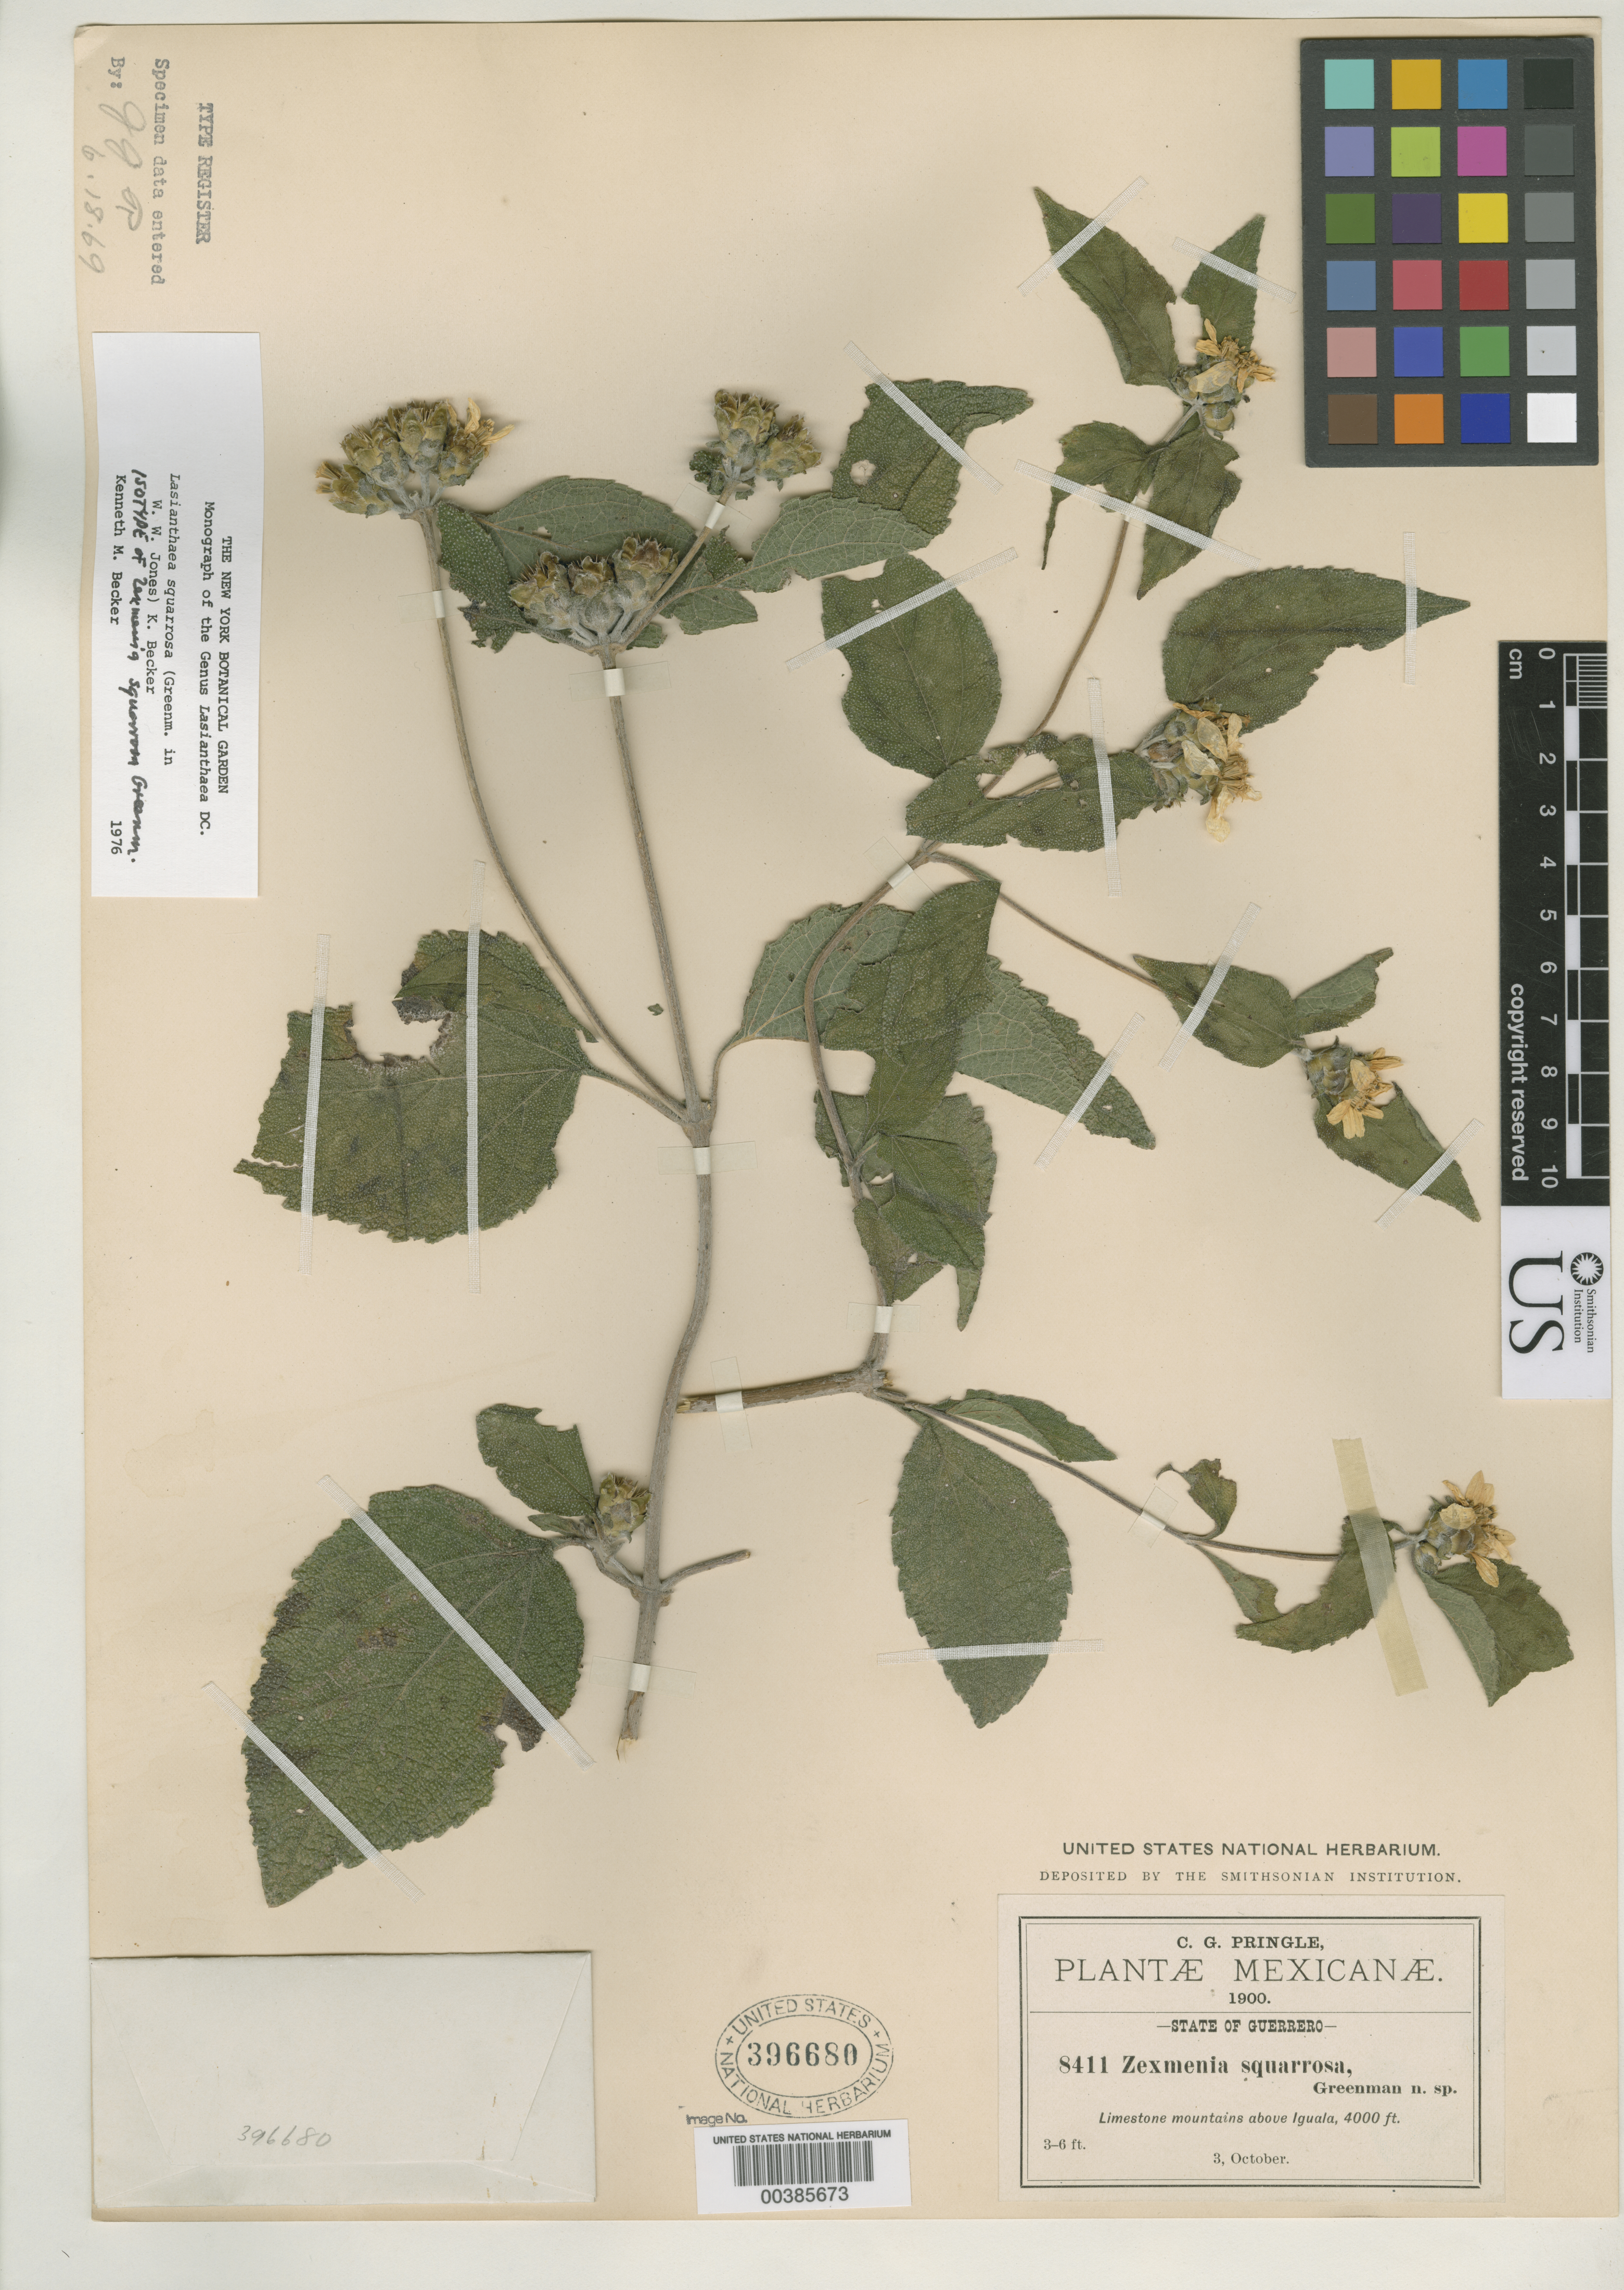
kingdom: Plantae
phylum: Tracheophyta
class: Magnoliopsida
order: Asterales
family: Asteraceae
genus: Zexmenia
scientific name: Zexmenia squarrosa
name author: Greenm.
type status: Isotype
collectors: C. G. Pringle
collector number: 8411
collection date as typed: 03 Oct 1900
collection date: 1900-10-03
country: Mexico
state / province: Guerrero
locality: Near Iguala.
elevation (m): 1230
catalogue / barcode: US 396680